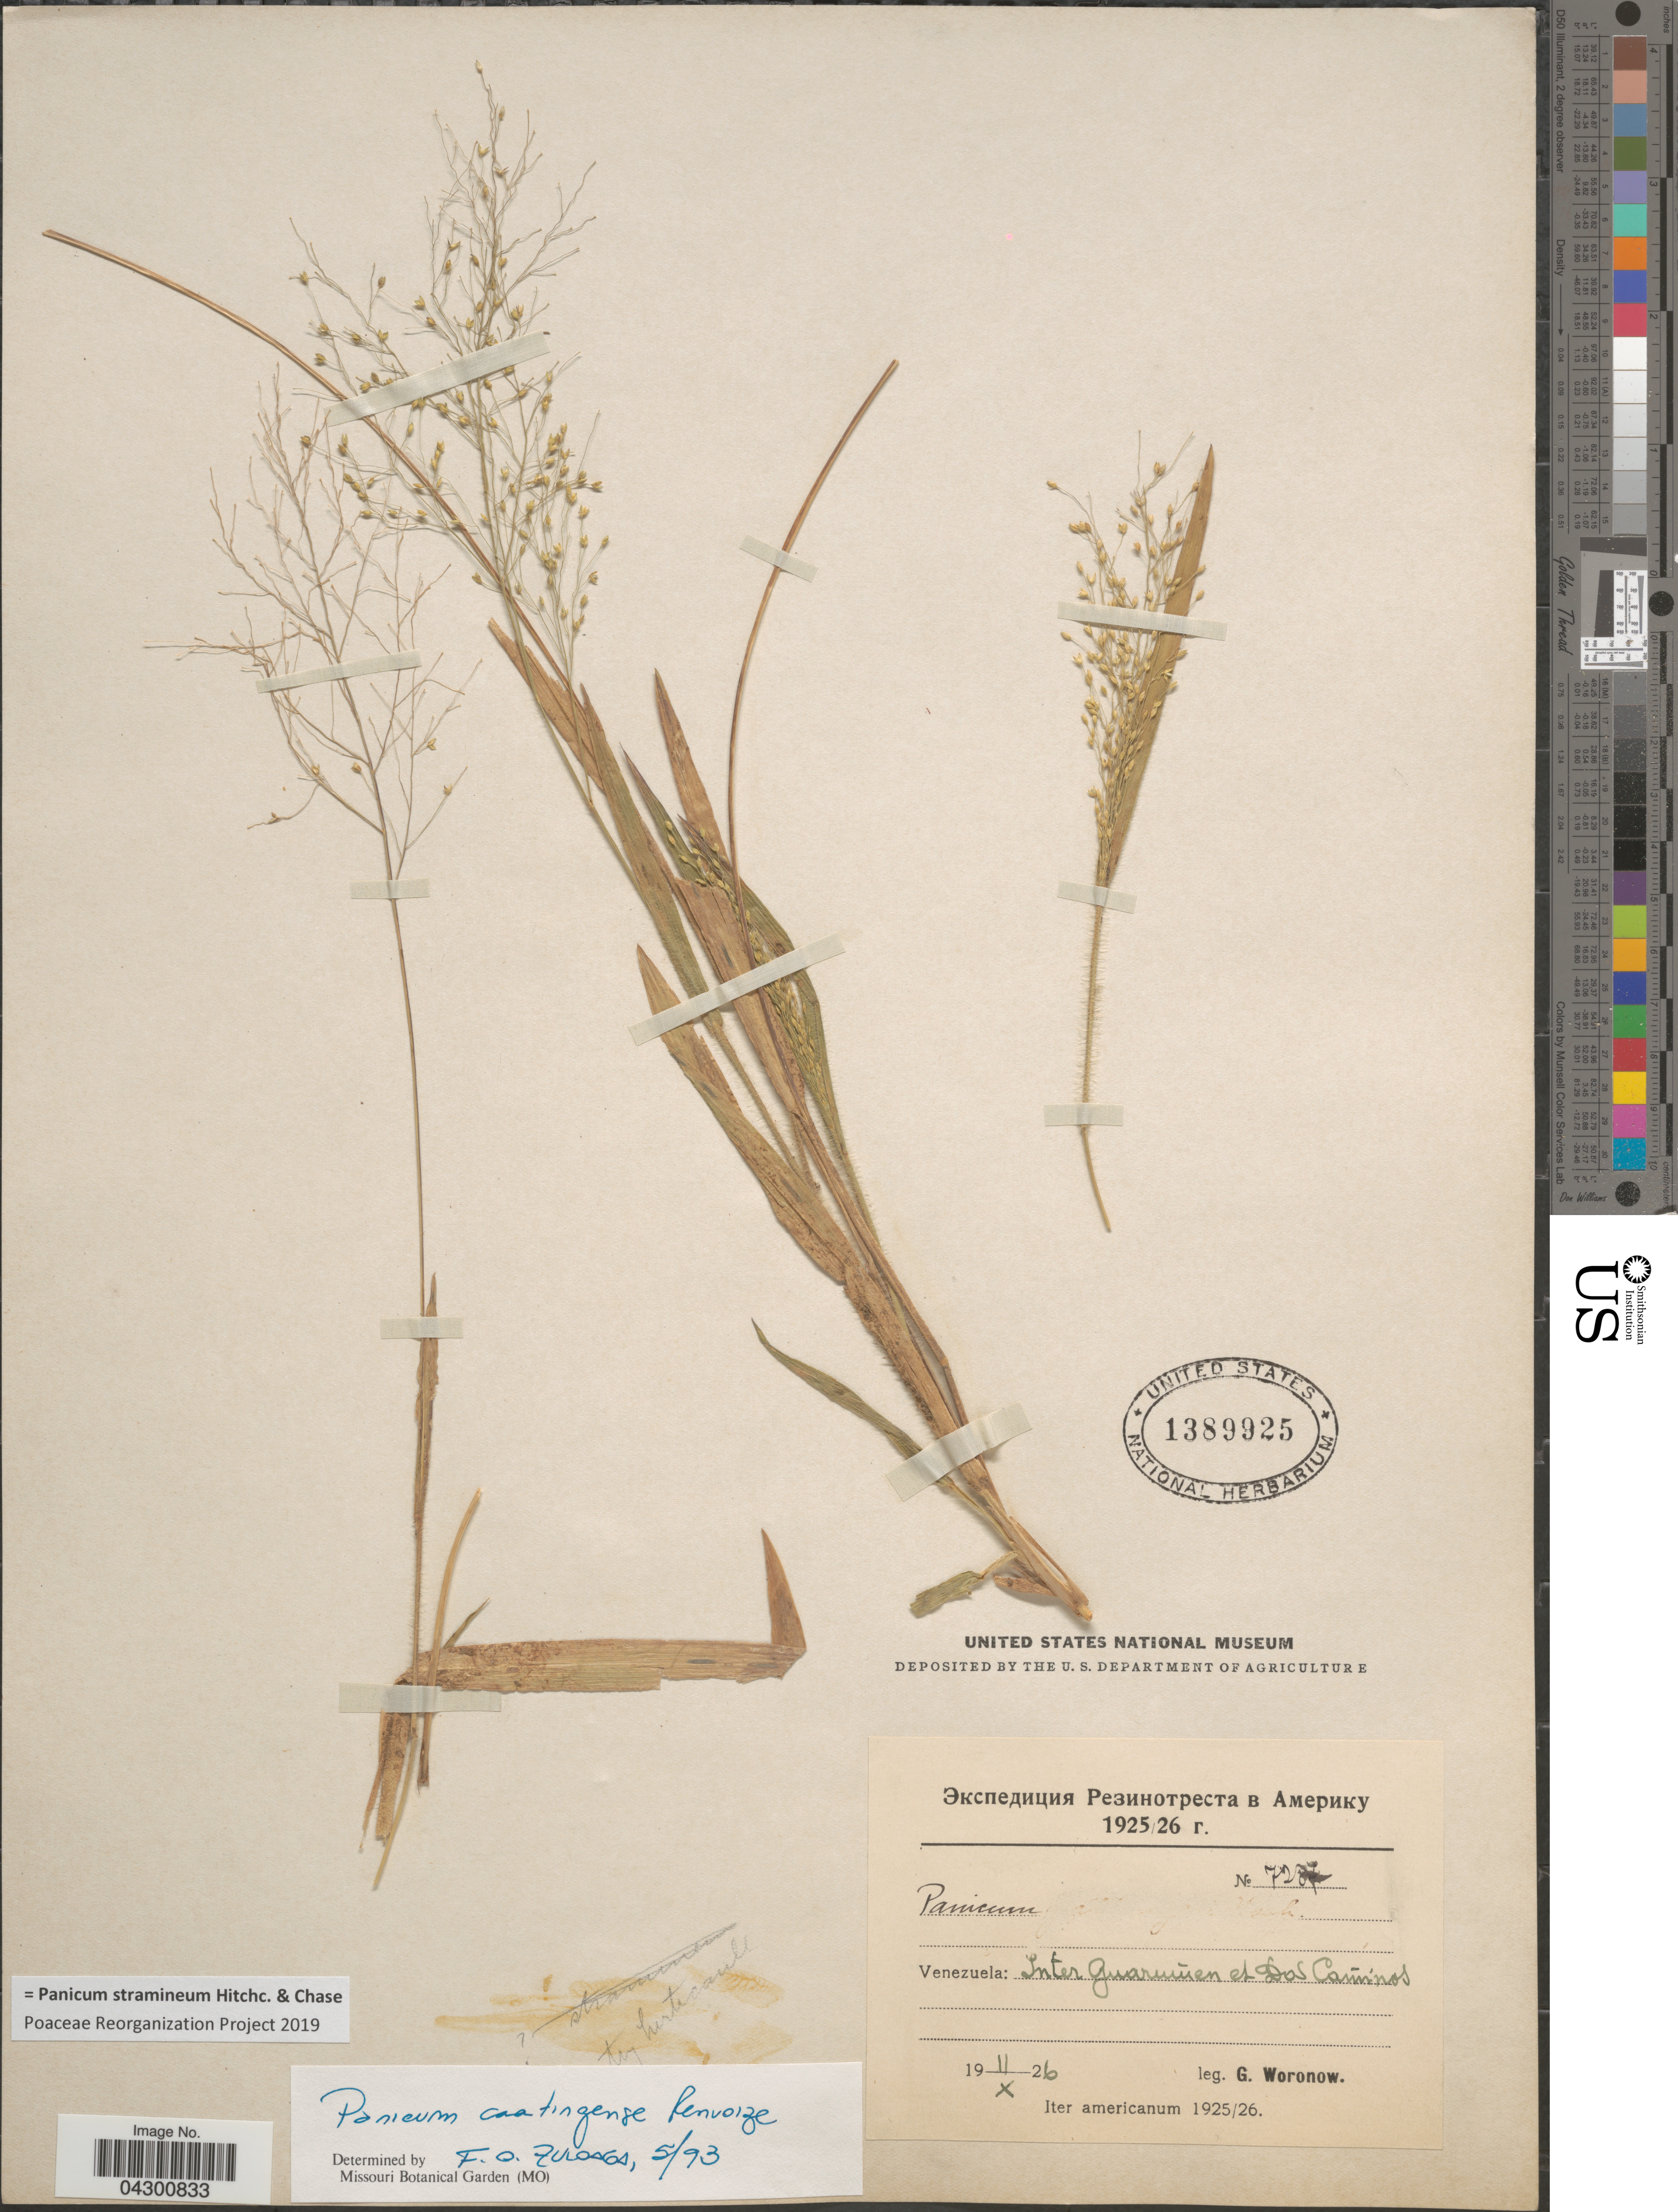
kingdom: Plantae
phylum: Tracheophyta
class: Liliopsida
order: Poales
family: Poaceae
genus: Panicum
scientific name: Panicum stramineum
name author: Hitchc. & Chase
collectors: G. Woronow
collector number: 7287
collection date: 1926-10-11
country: Venezuela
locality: Inter Guarumen et Dos Caminos. Iter americanum 1925/26.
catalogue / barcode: US 1389925